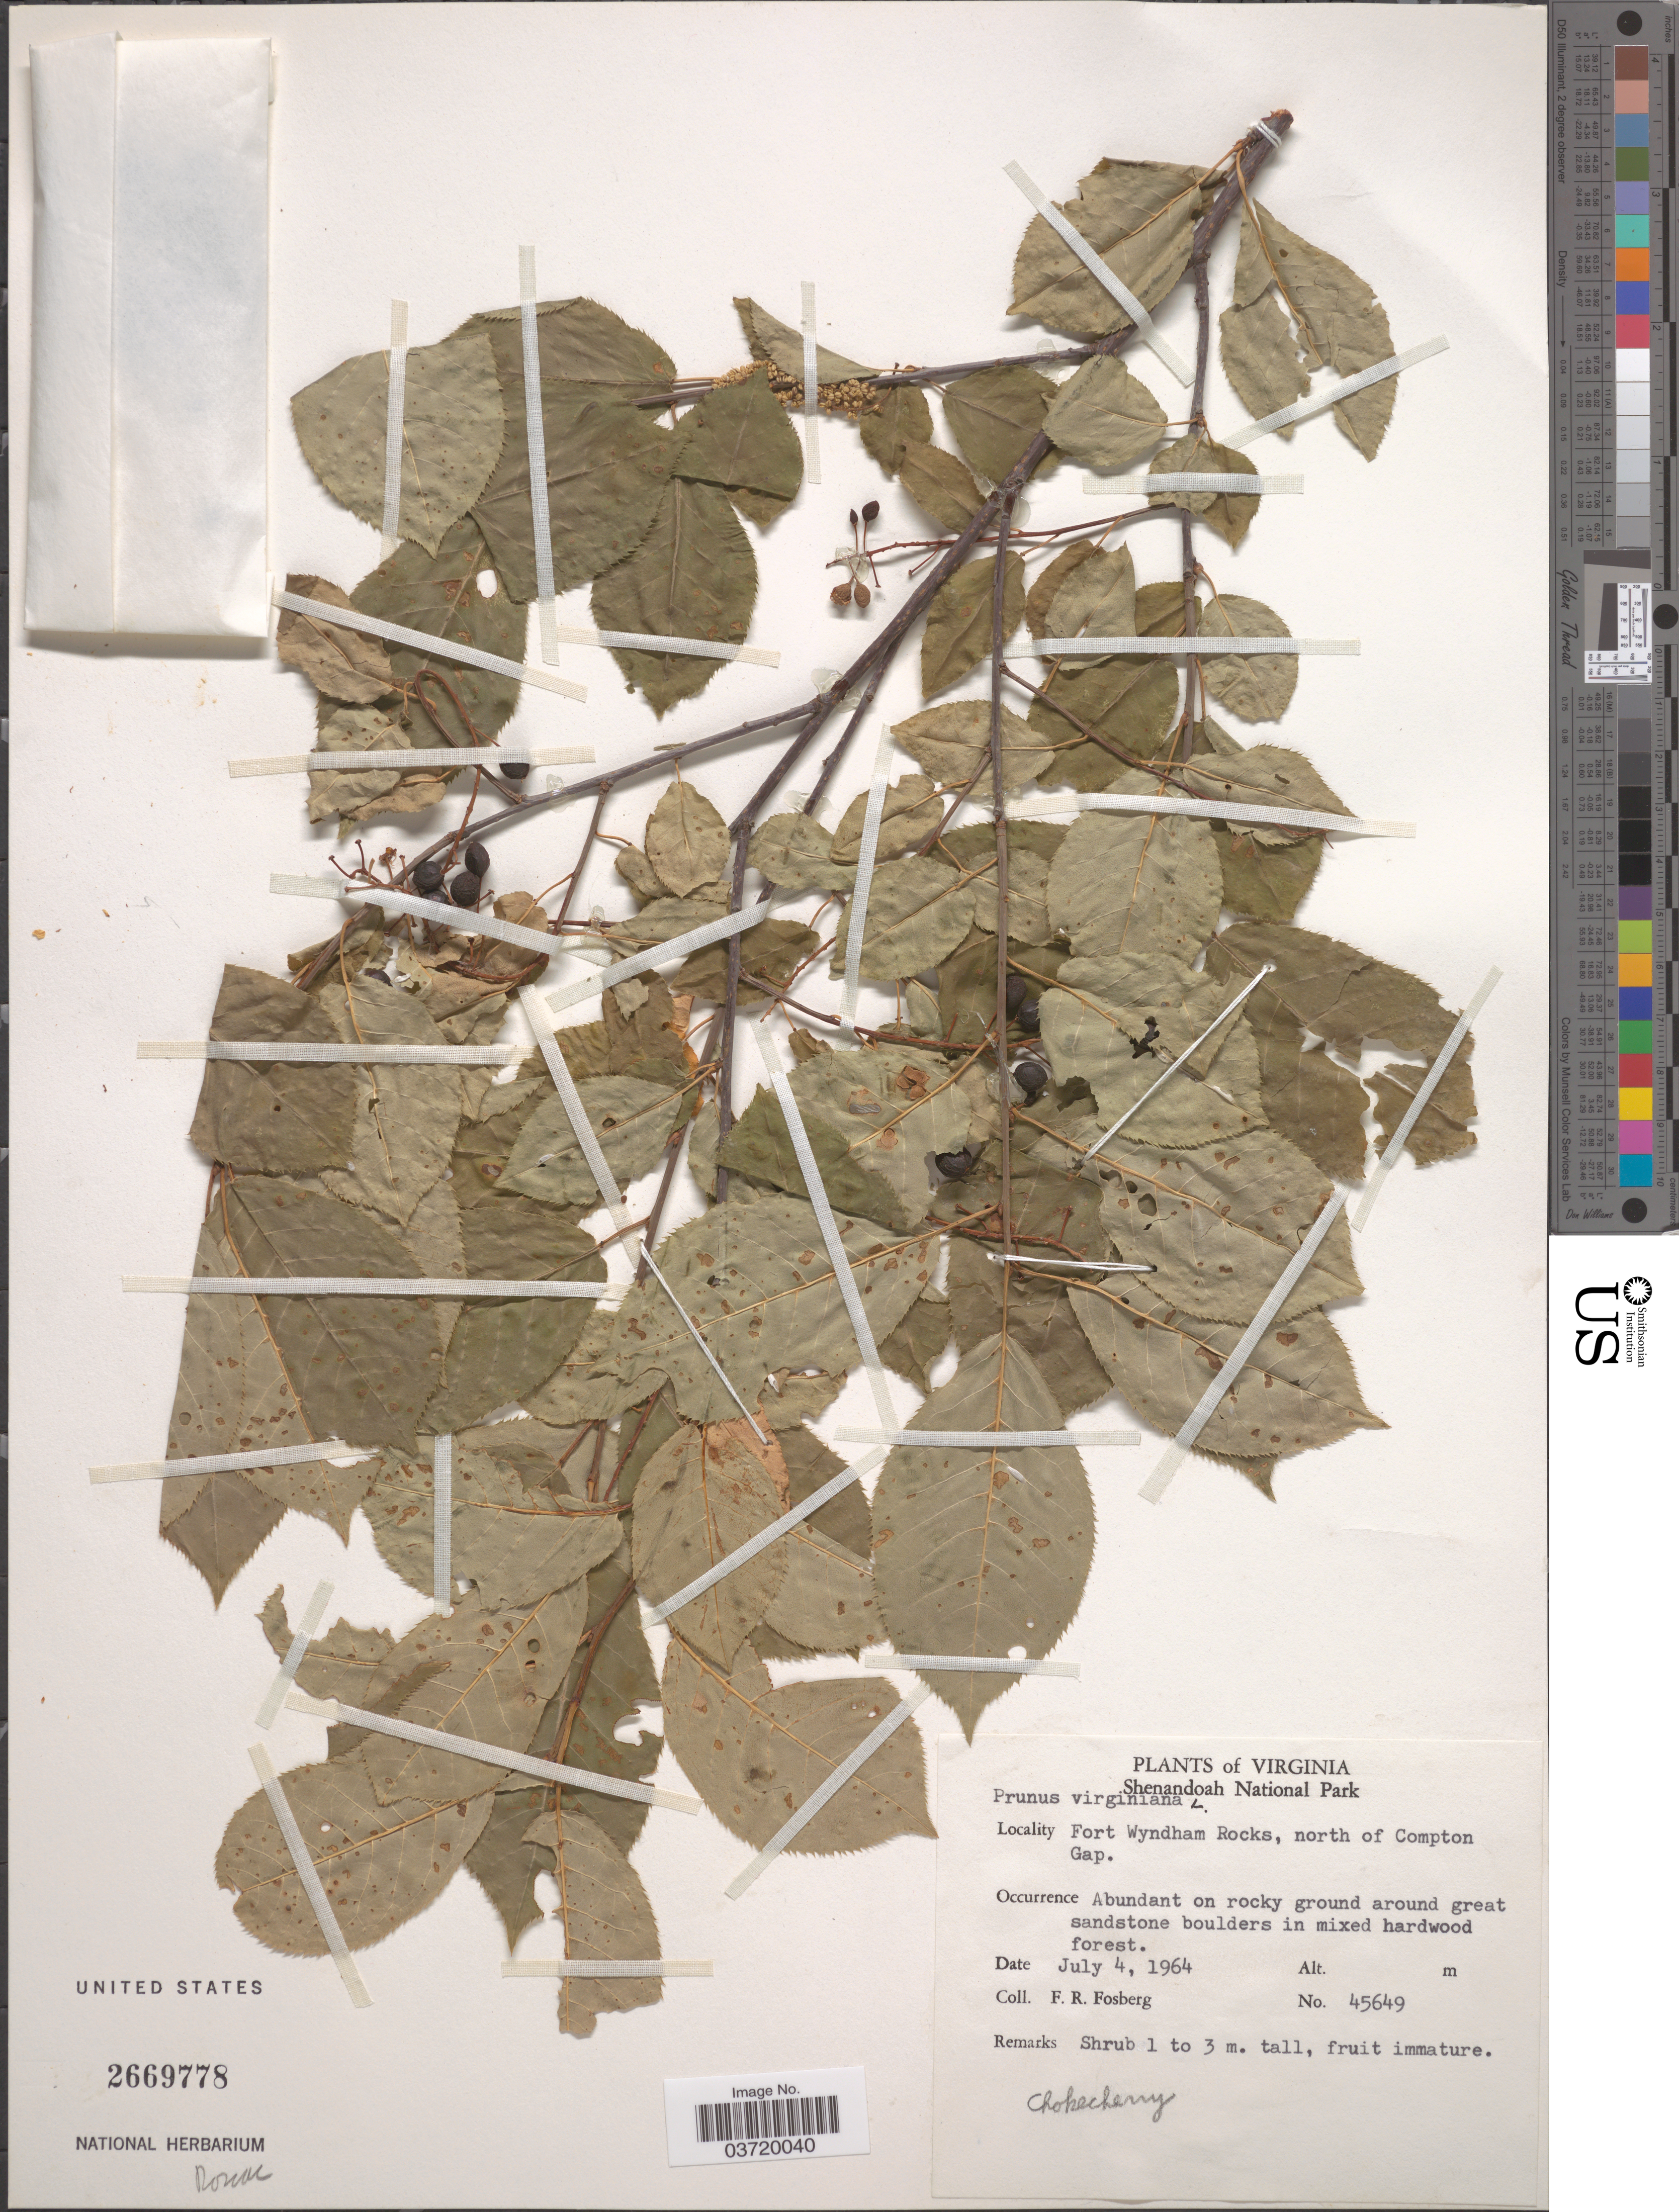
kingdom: Plantae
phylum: Tracheophyta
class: Magnoliopsida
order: Rosales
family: Rosaceae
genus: Prunus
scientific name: Prunus virginiana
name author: L.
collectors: F. R. Fosberg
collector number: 45649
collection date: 1964-07-04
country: United States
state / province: Virginia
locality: Shenandoah National Park. Fort Wyndham Rocks, north of Compton Gap.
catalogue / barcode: US 2669778